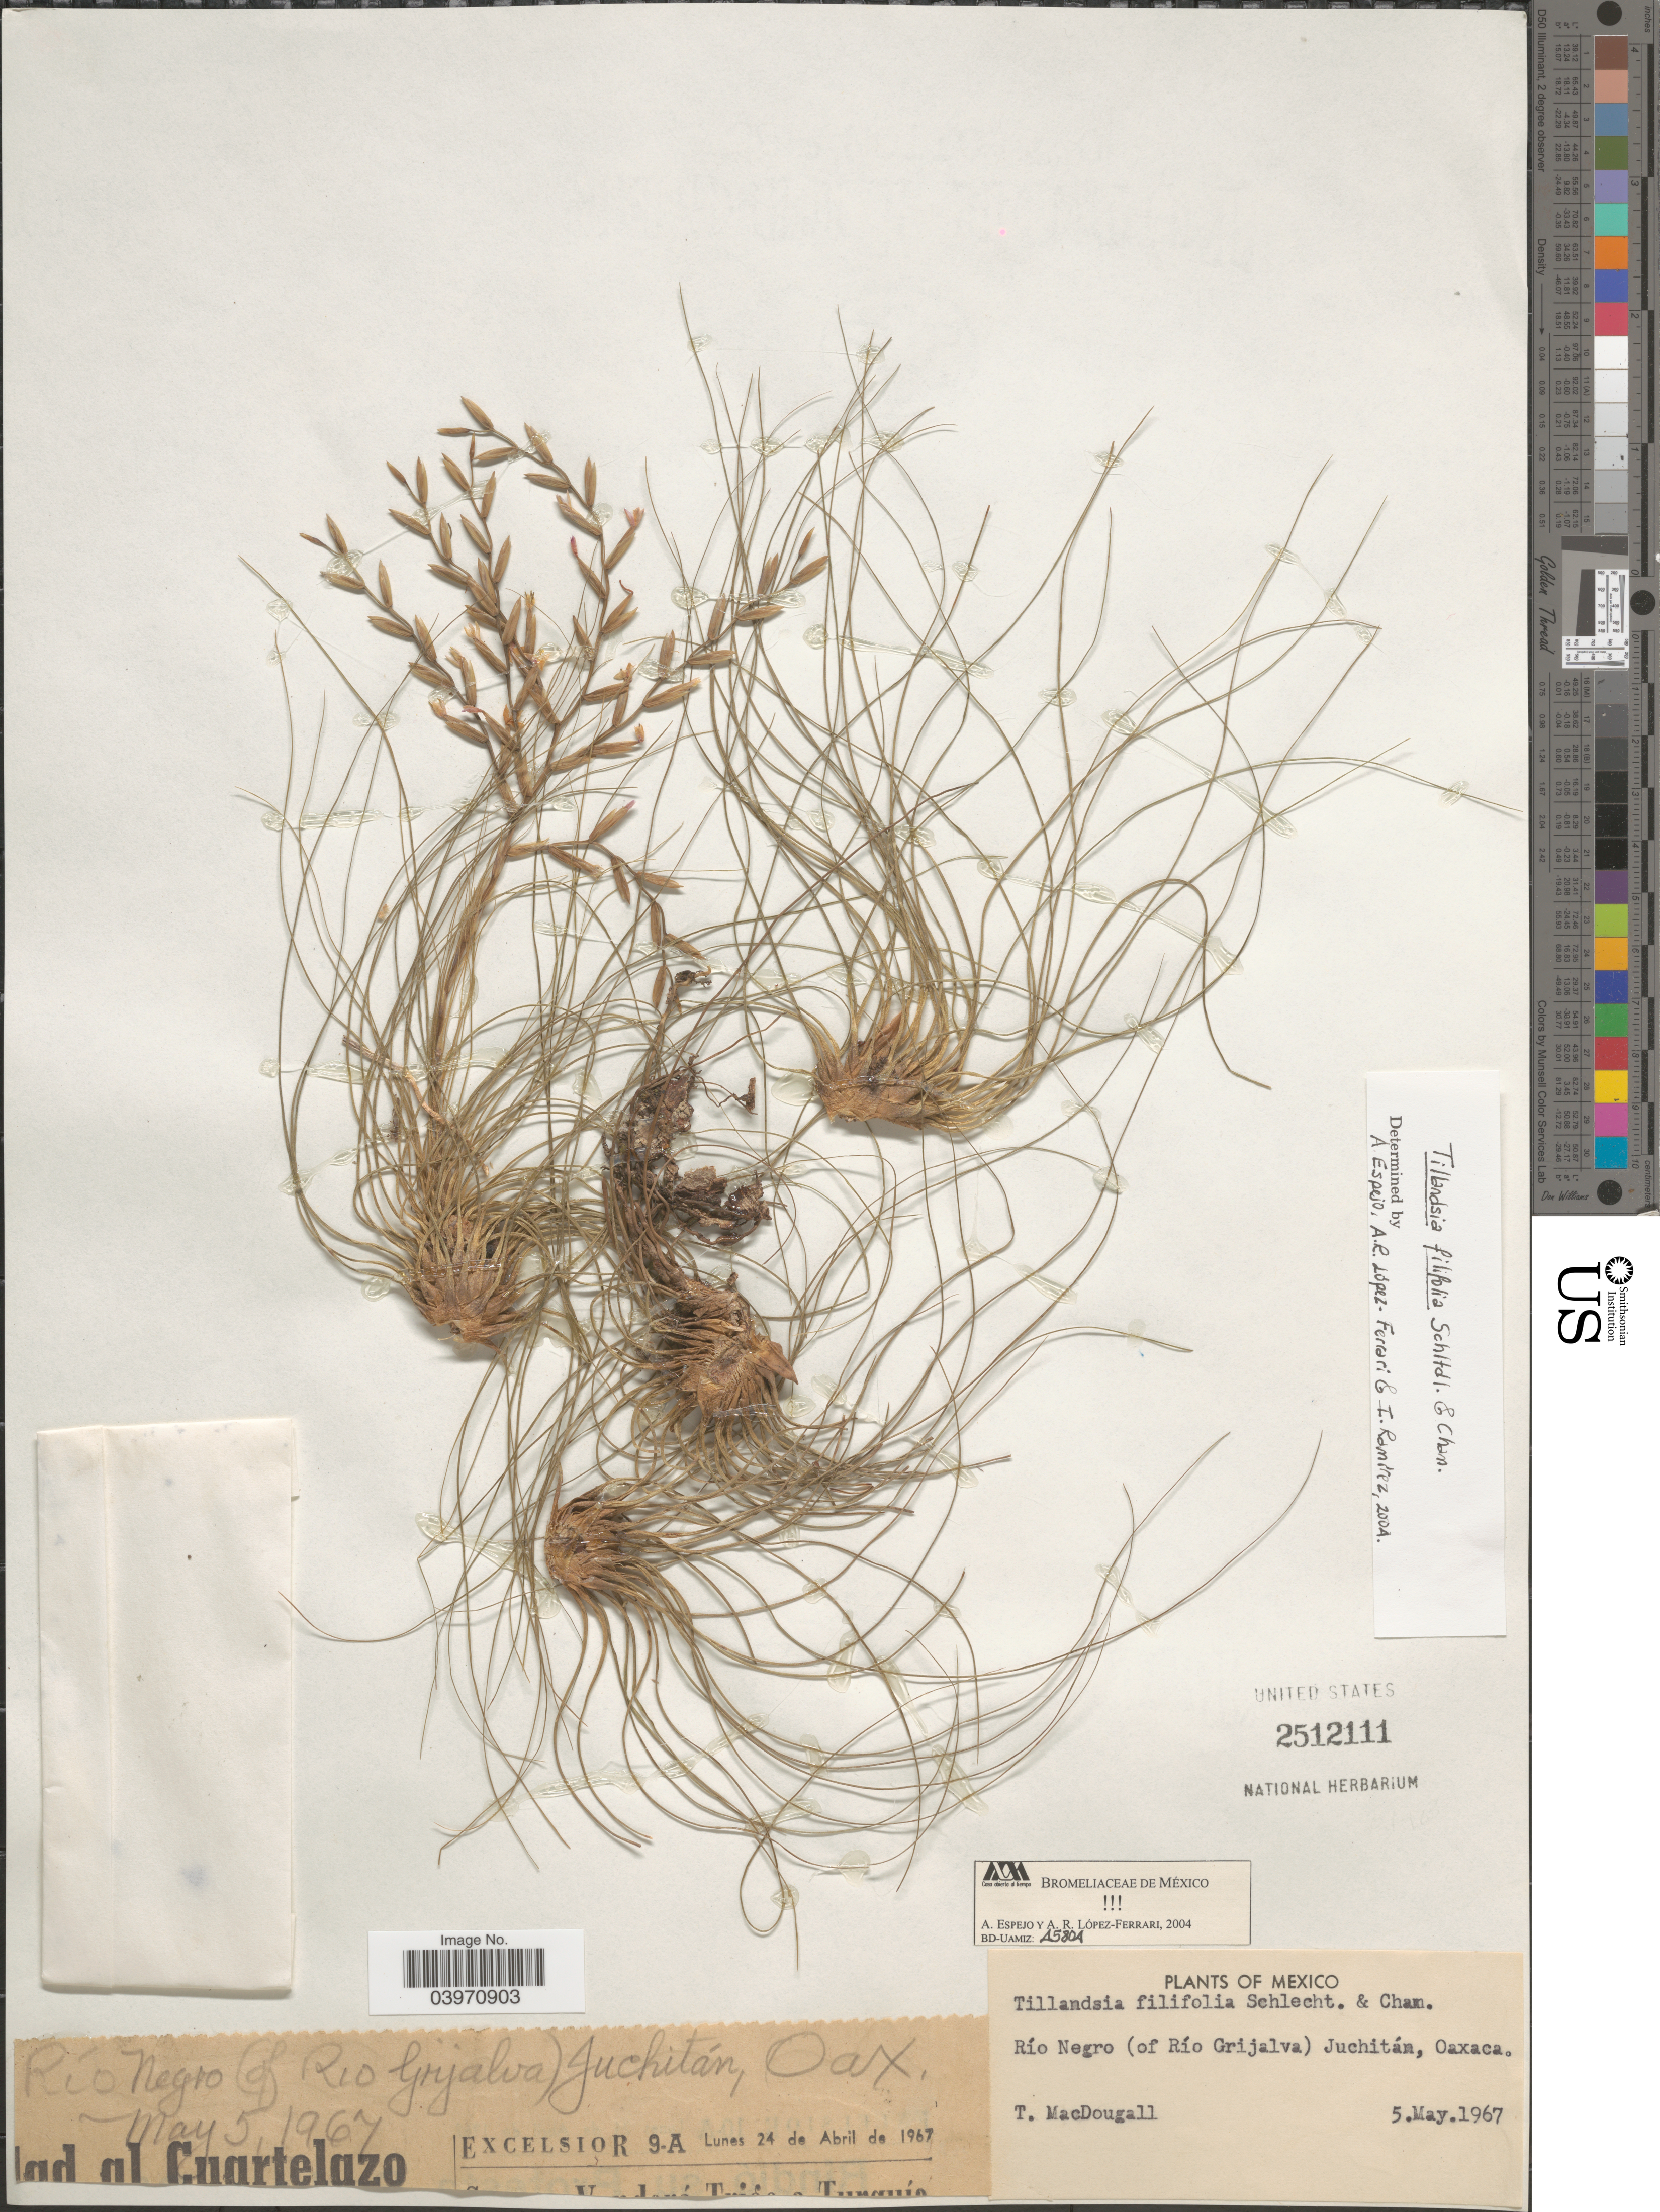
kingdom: Plantae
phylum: Tracheophyta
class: Liliopsida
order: Poales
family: Bromeliaceae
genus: Tillandsia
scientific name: Tillandsia filifolia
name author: Schltdl. & Cham.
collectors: T. B. MacDougall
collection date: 1967-05-05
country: Mexico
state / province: Oaxaca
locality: Río Negro (of Río Grijalva) Juchitán.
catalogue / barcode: US 2512111